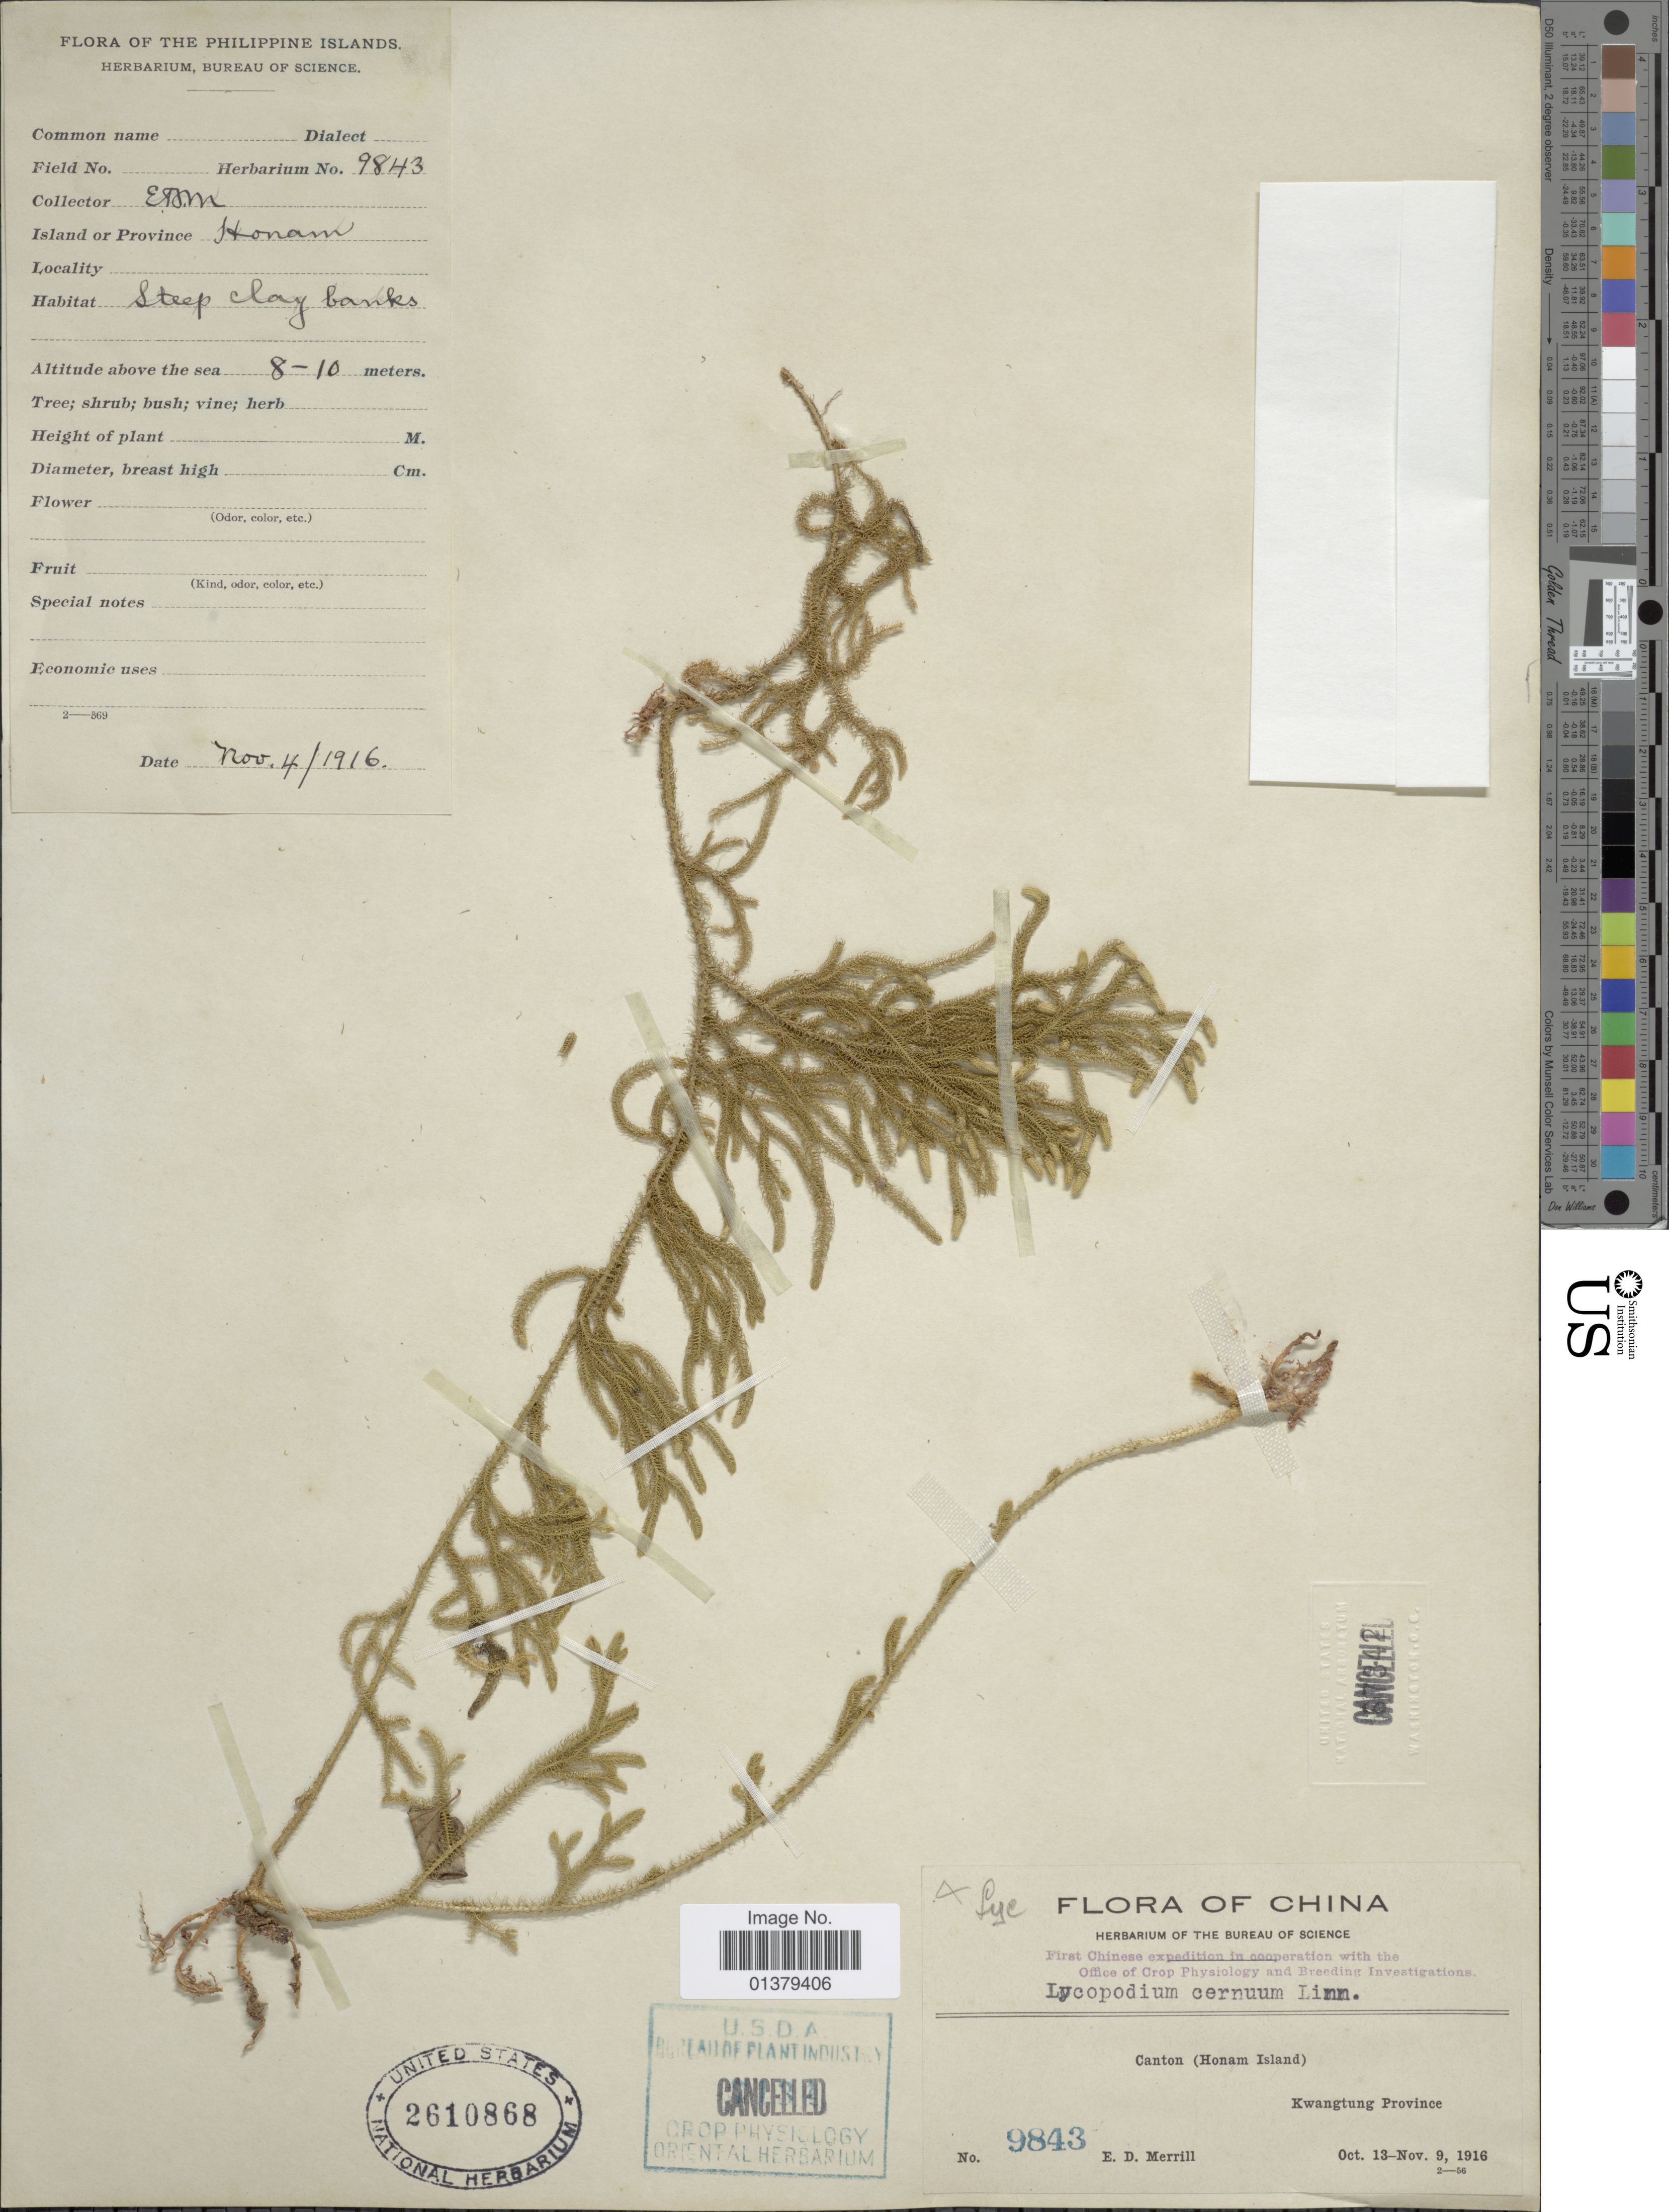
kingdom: Plantae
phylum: Tracheophyta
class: Lycopodiopsida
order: Lycopodiales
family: Lycopodiaceae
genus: Palhinhaea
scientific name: Palhinhaea cernua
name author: (L.) Vasc. & Franco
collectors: E. Merrill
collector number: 9843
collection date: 1916-11-04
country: China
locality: Canton (Honam Island) Kwangtung Province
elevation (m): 8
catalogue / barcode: US 2610868